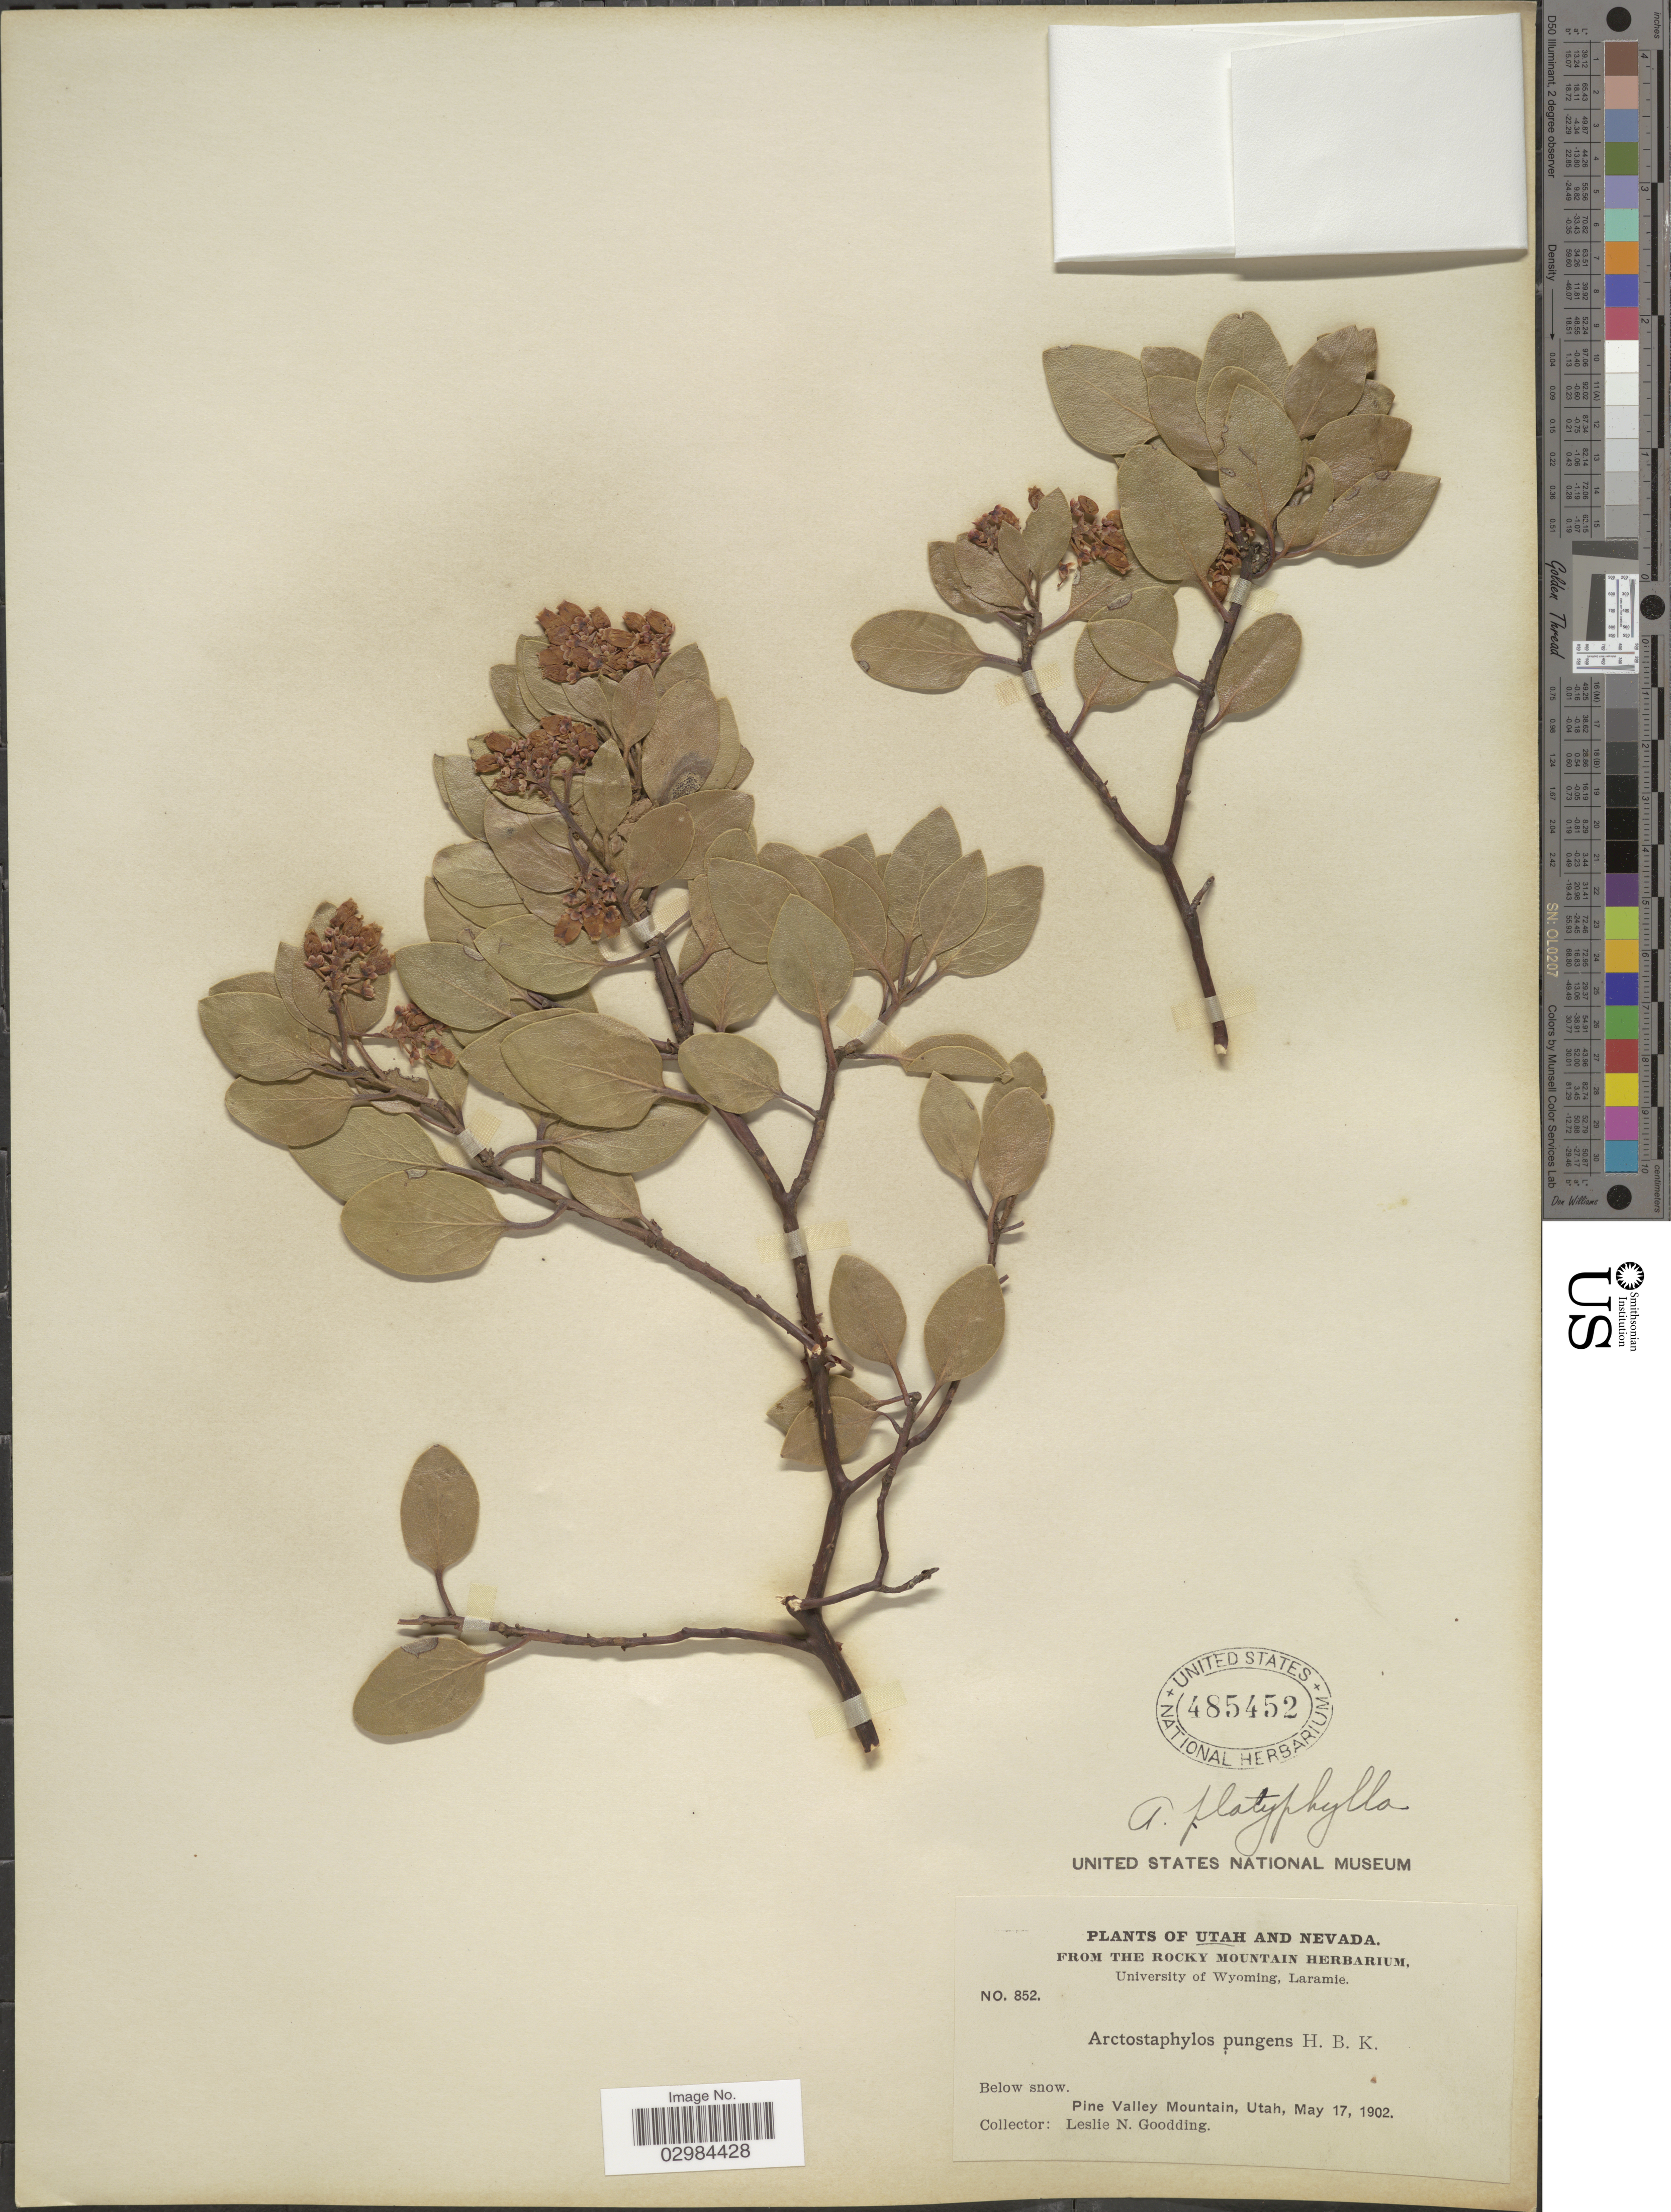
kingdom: Plantae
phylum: Tracheophyta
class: Magnoliopsida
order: Ericales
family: Ericaceae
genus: Arctostaphylos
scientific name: Arctostaphylos platyphylla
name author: (A. Gray) Kuntze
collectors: L. N. Goodding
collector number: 852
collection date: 1902-05-17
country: United States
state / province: Utah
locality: Below snow. Pine Valley Mountain.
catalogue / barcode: US 485452